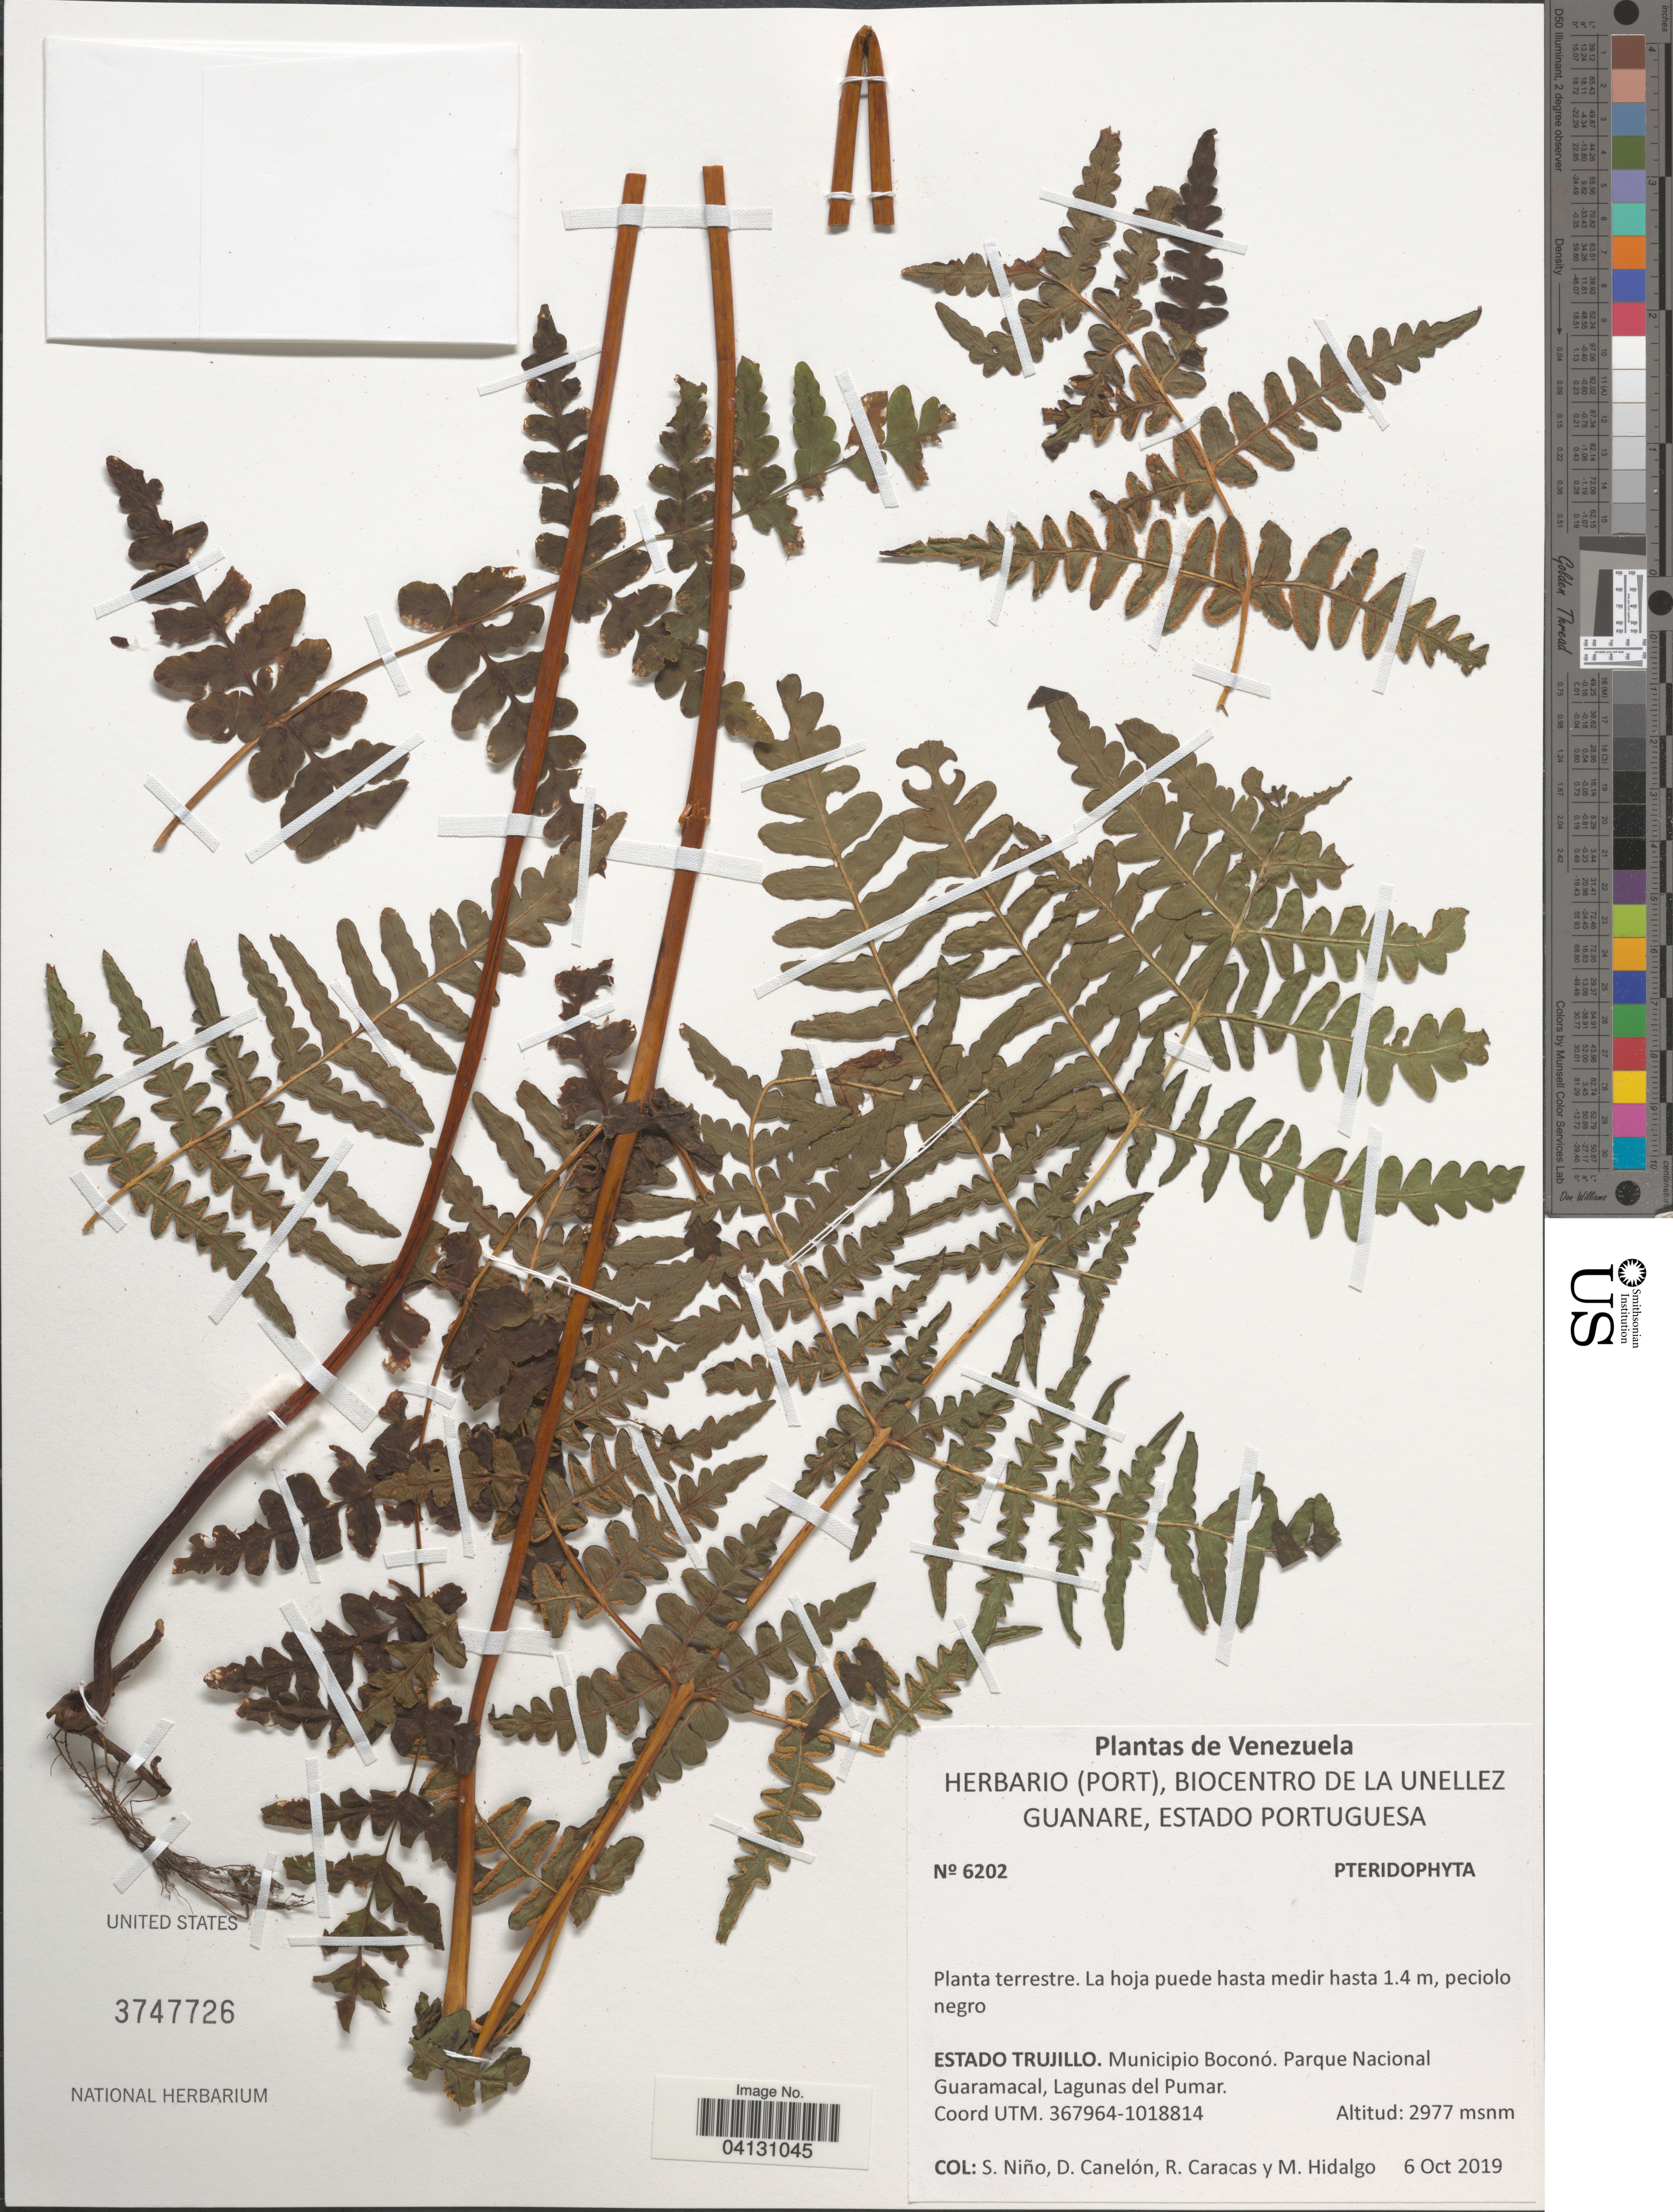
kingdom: Plantae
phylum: Tracheophyta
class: Polypodiopsida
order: Polypodiales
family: Dennstaedtiaceae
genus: Histiopteris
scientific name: Histiopteris incisa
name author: (Thunb.) J. Sm.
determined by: Dorr, L. J., (BOT), Smithsonian Institution - National Museum of Natural History (UNITED STATES)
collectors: S. M. Niño, D. Canelón, R. Caracas & M. Hidalgo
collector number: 6202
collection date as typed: Transcribed d/m/y: 6/10/2019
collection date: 2019-10-06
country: Venezuela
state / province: Trujillo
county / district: Boconó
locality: Parque Nacional Guaramacal, Lagunas del Pumar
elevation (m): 2977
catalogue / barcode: US 3747726